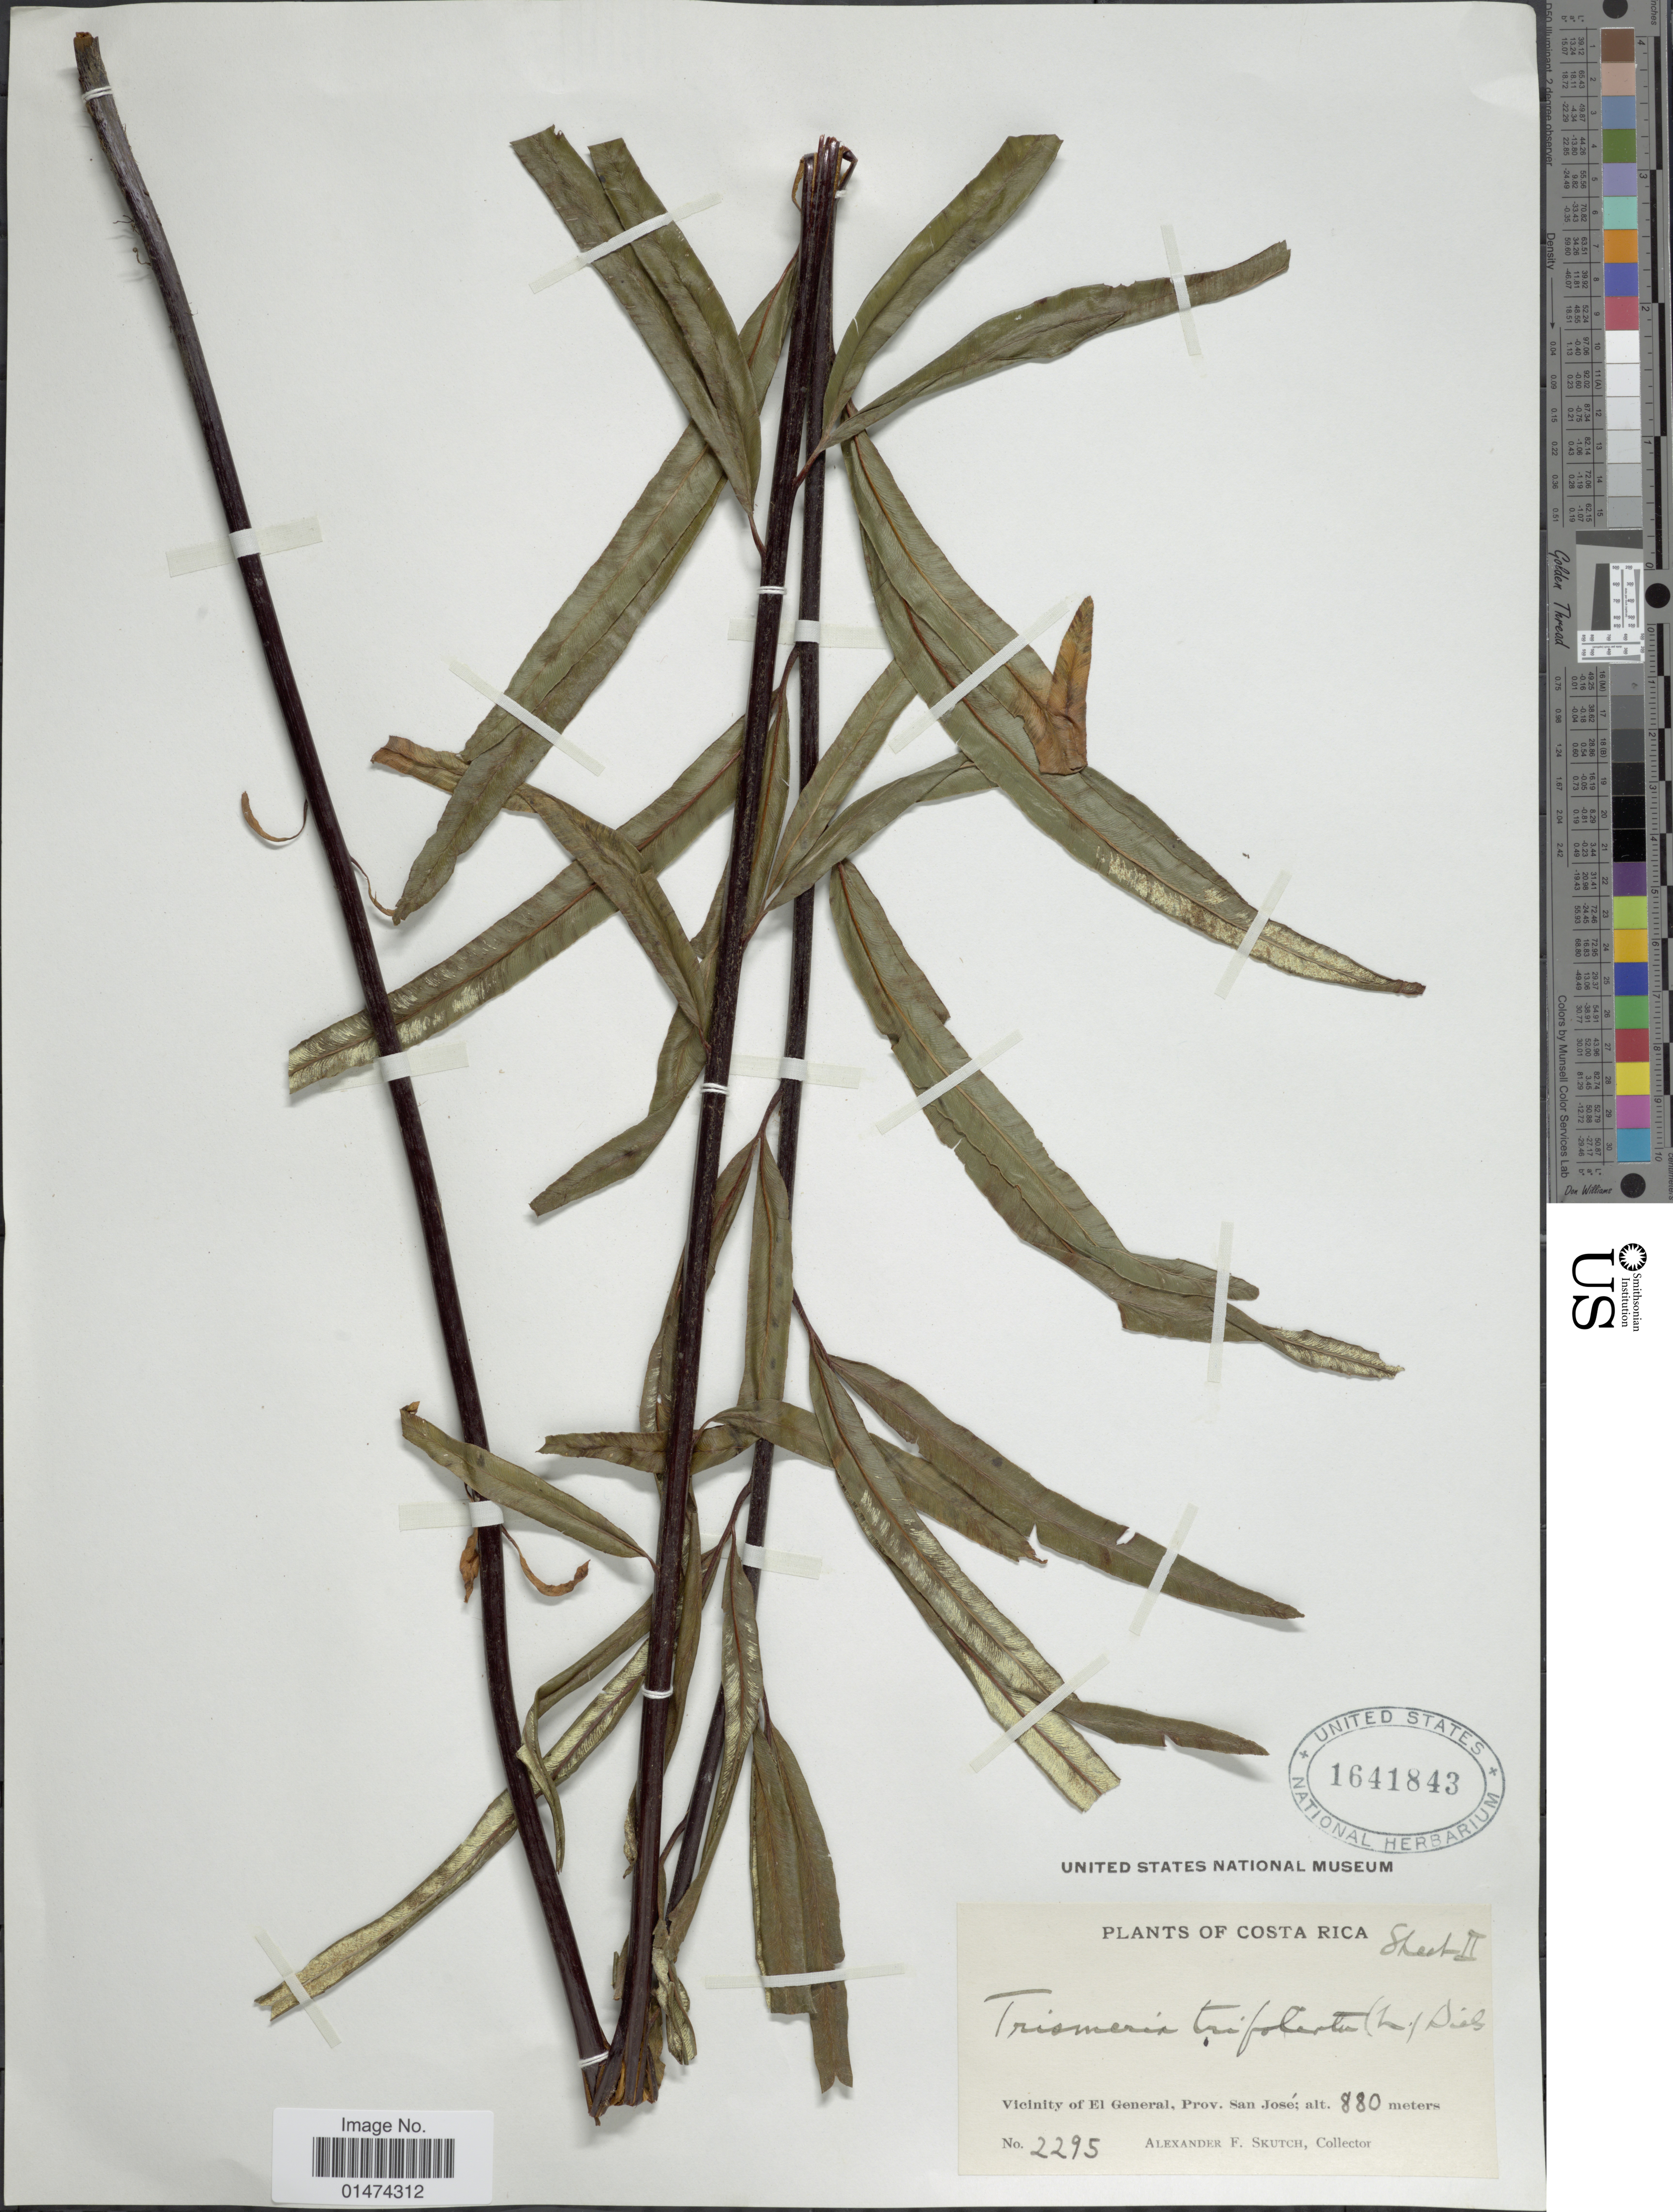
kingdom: Plantae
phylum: Tracheophyta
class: Polypodiopsida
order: Polypodiales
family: Pteridaceae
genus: Pityrogramma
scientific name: Pityrogramma trifoliata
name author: (L.) R.M. Tryon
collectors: A. F. Skutch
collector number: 2295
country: Costa Rica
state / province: San José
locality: Vicinity of El General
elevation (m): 880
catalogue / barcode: US 1641843